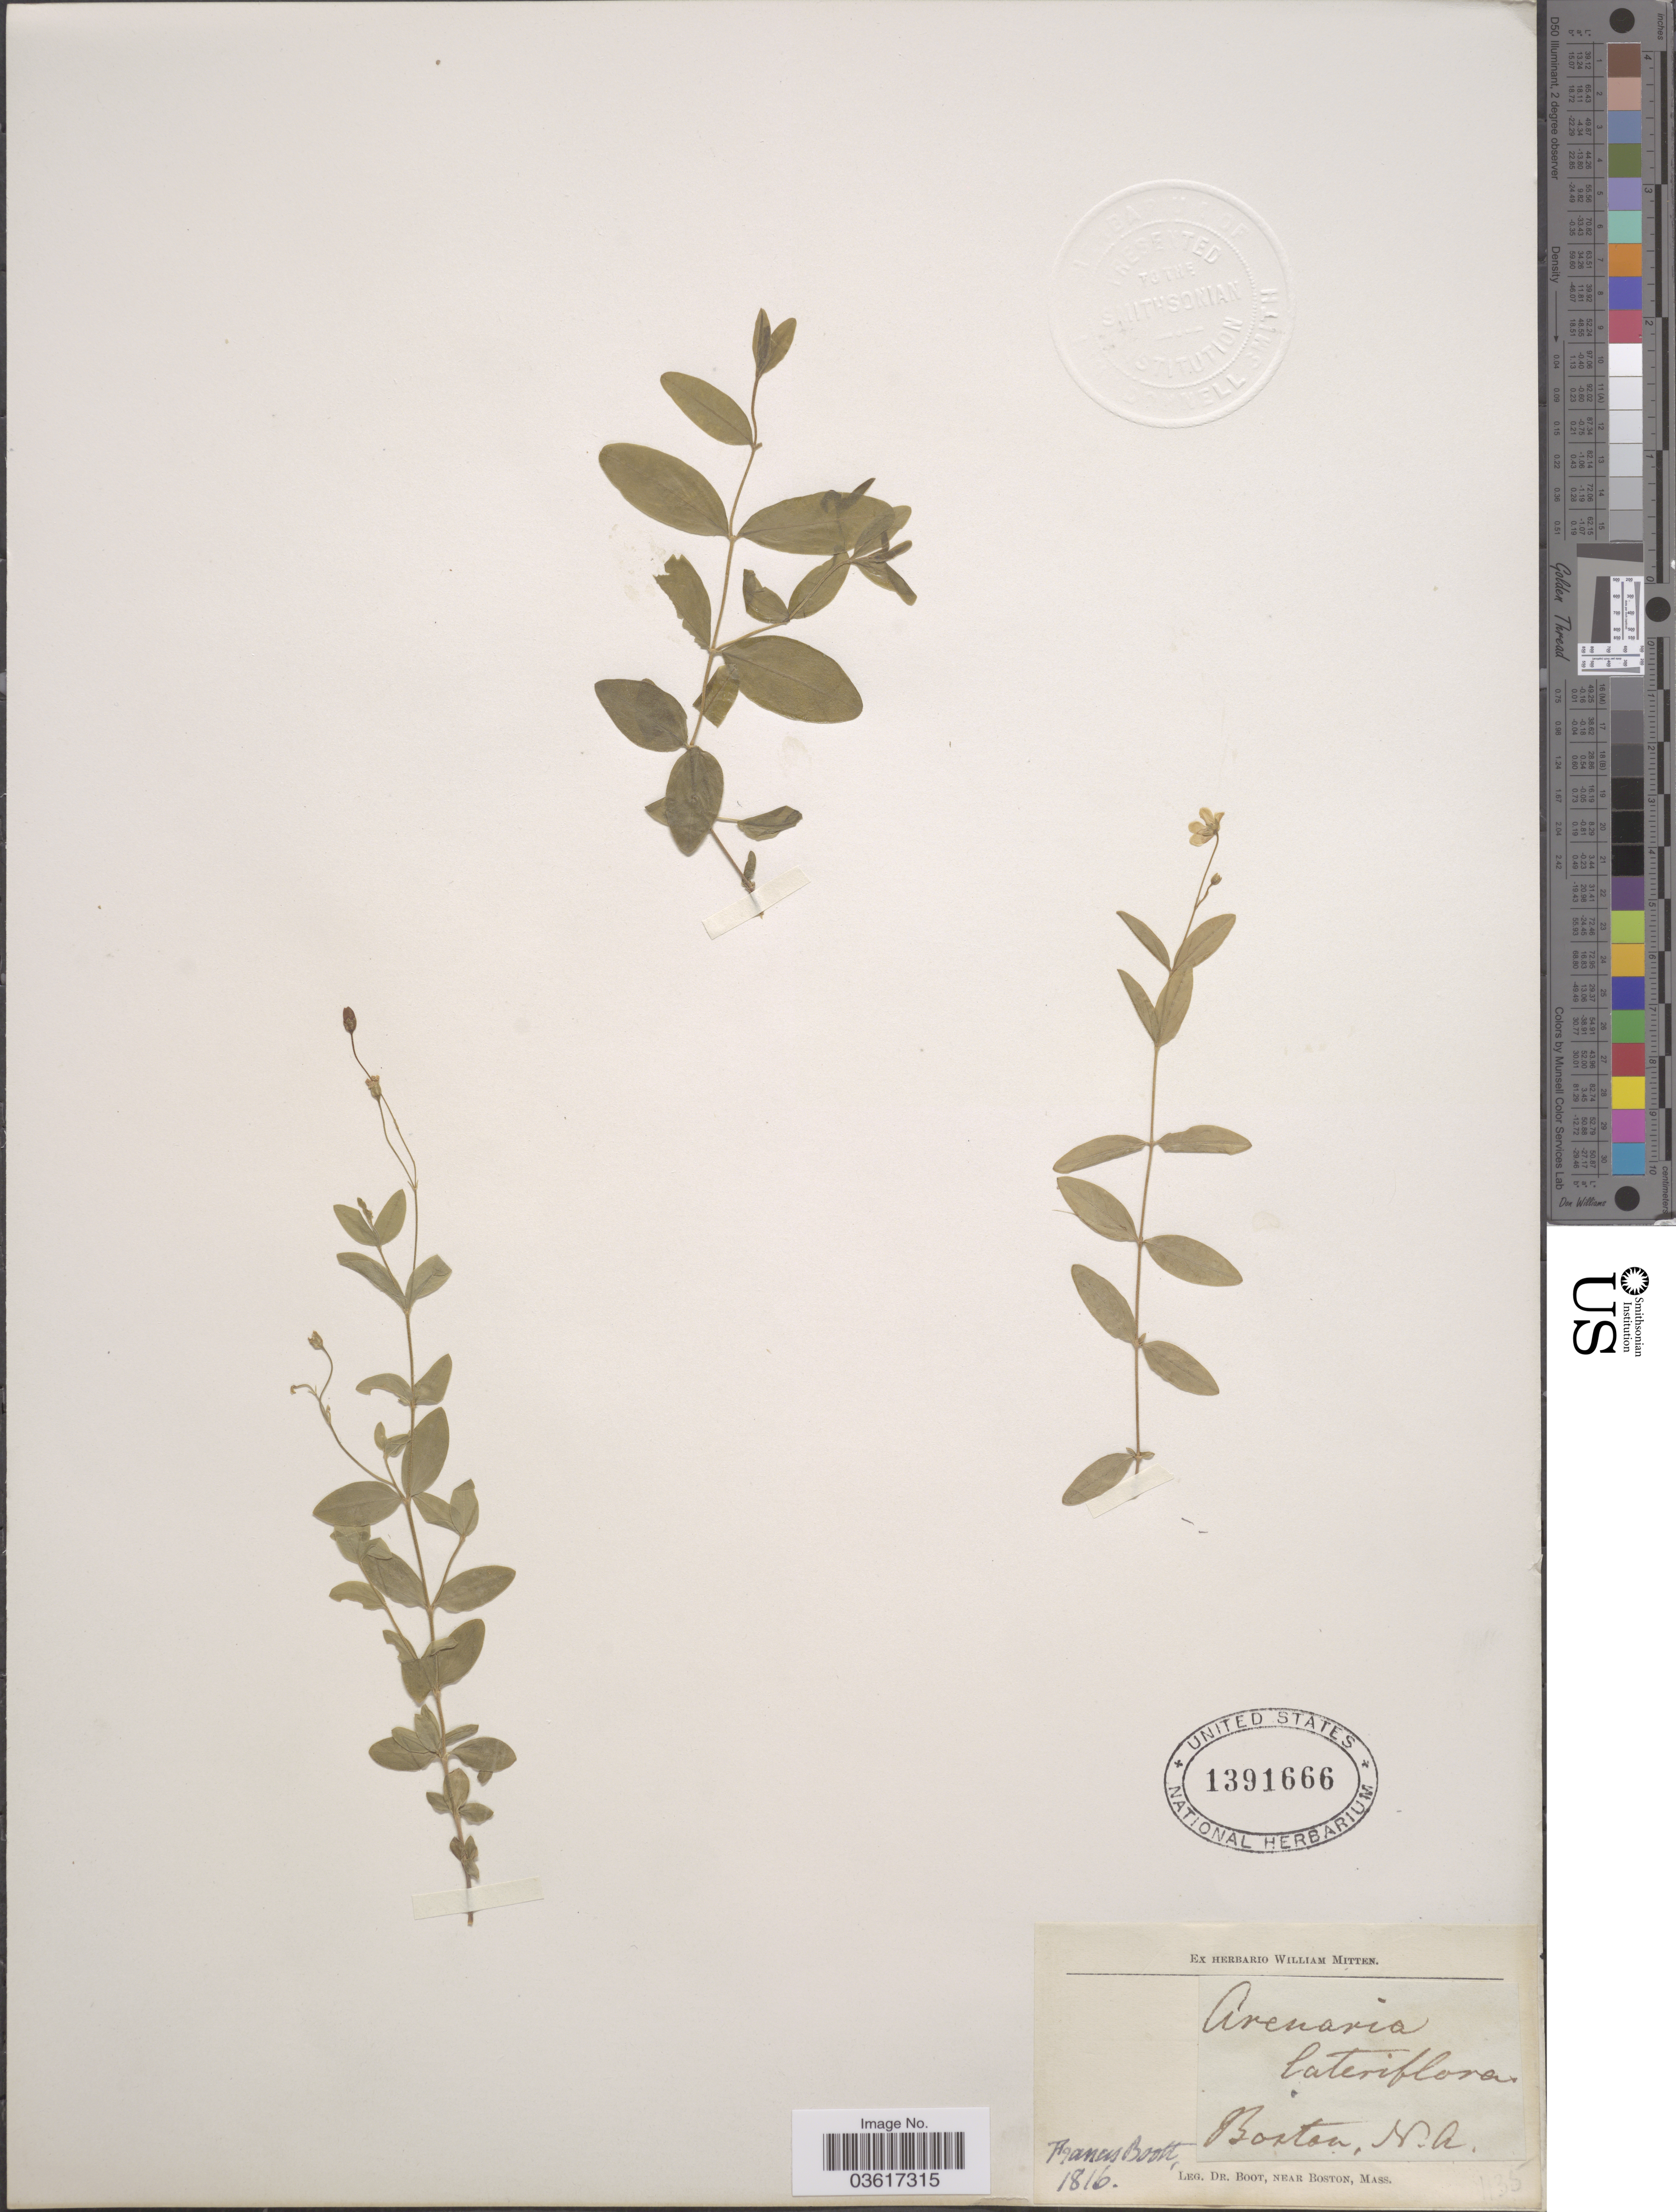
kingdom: Plantae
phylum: Tracheophyta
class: Magnoliopsida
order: Caryophyllales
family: Caryophyllaceae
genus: Moehringia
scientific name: Moehringia lateriflora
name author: (L.) Fenzl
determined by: Strong, Mark T., (BOT), Smithsonian Institution - National Museum of Natural History (UNITED STATES)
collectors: F. M. B. Boott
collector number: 435*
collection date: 1816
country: United States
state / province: Massachusetts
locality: Boston. Near Boston [unsure placement]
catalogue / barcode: US 1391666